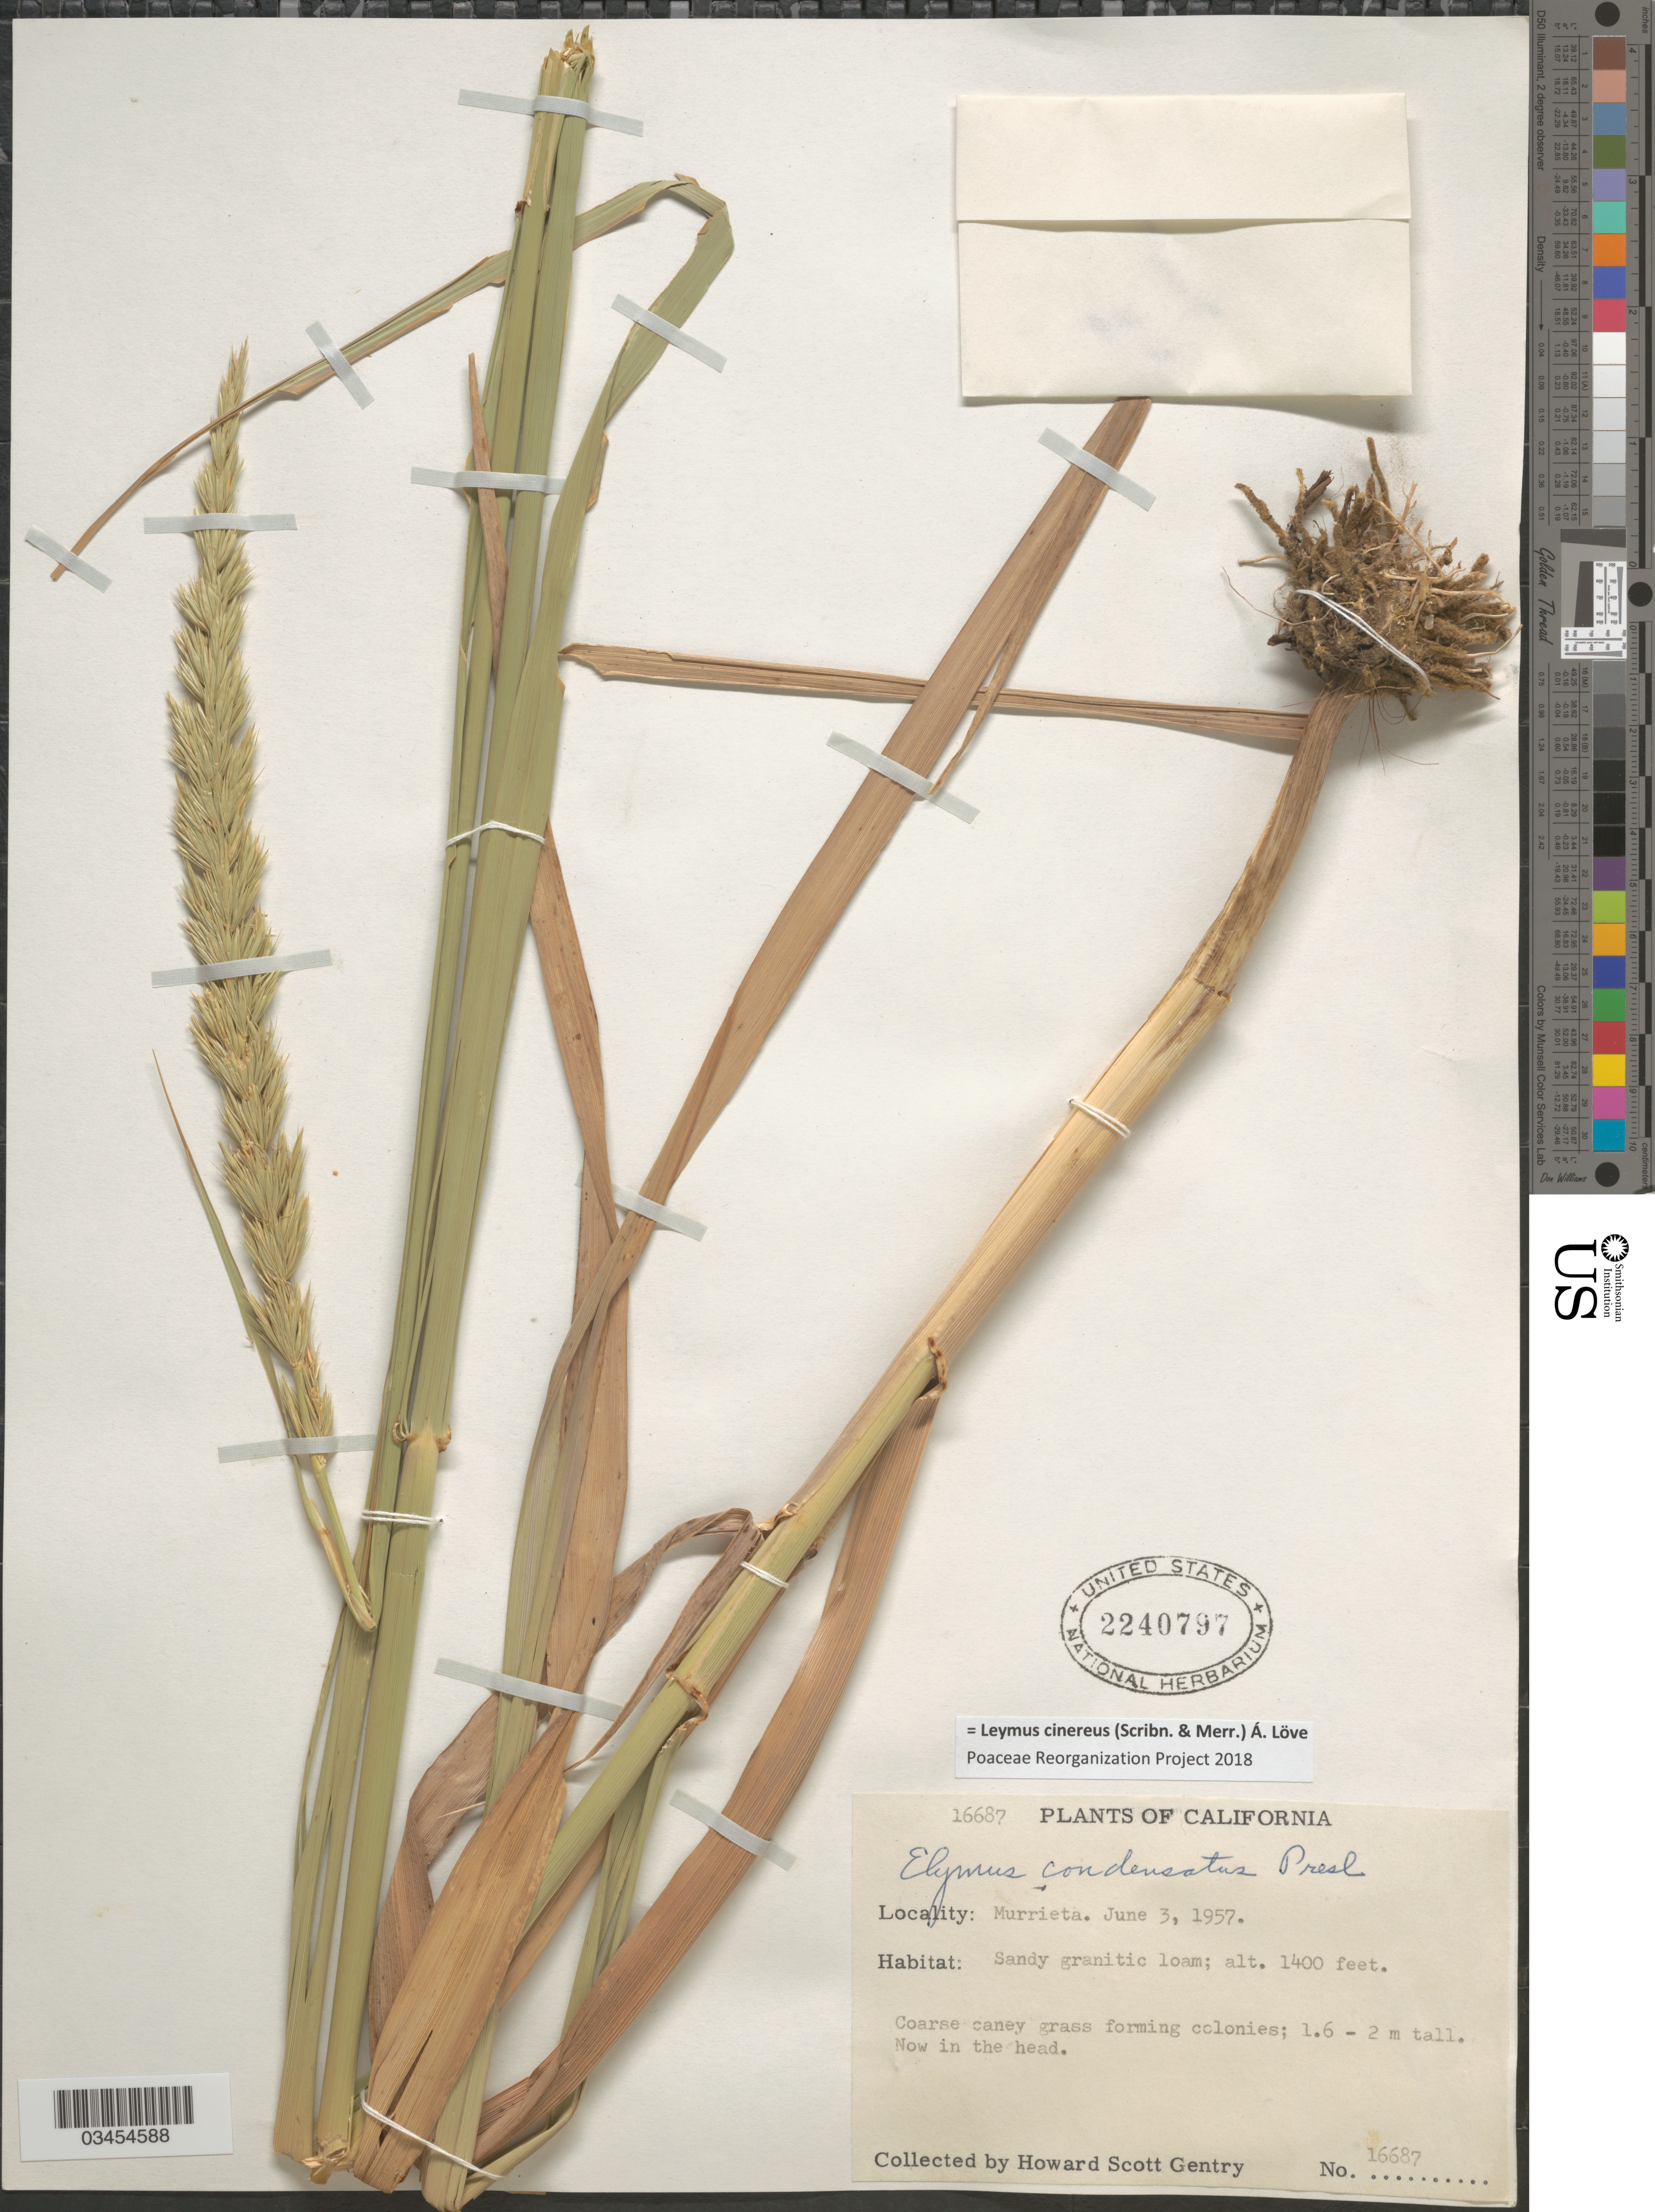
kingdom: Plantae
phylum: Tracheophyta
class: Liliopsida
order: Poales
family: Poaceae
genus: Leymus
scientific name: Leymus cinereus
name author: (Scribn. & Merr.) Á. Löve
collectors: H. S. Gentry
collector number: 16687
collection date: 1957-06-03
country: United States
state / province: California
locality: Murrieta.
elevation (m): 427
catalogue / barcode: US 2240797